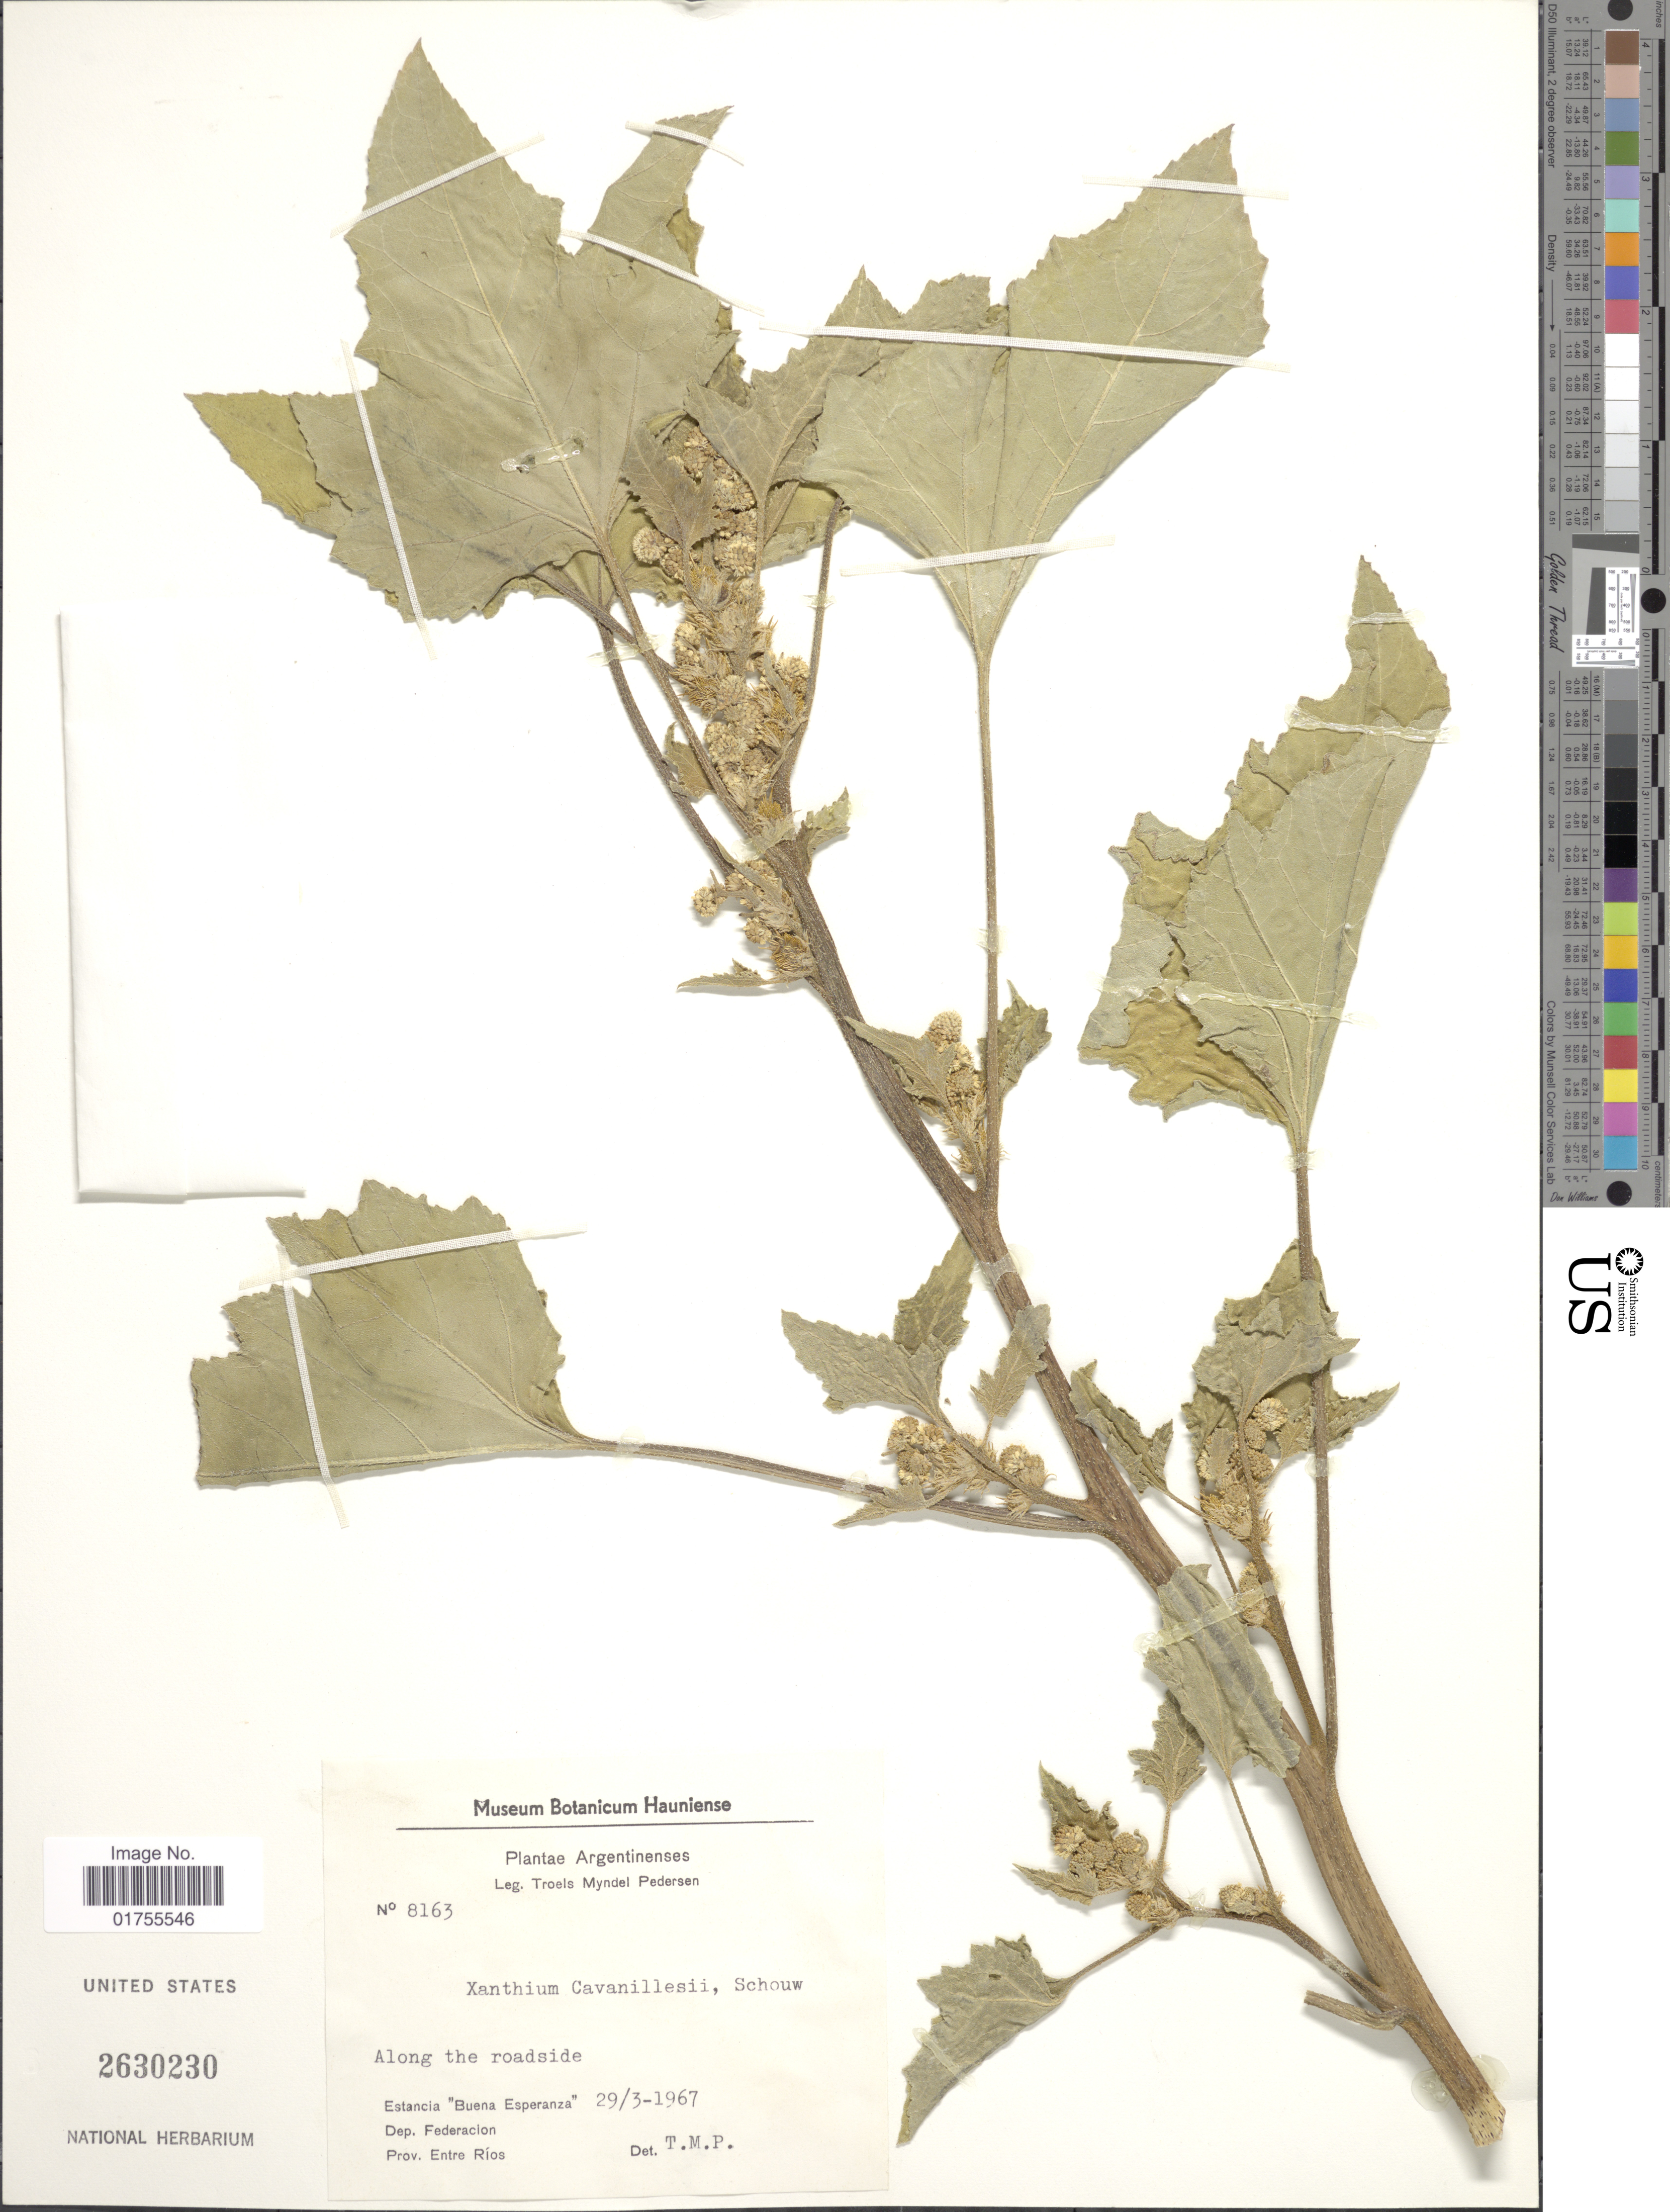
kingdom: Plantae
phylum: Tracheophyta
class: Magnoliopsida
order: Asterales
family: Asteraceae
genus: Xanthium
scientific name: Xanthium cavanillesii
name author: Schouw ex Didr.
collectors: T. Pederson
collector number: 8163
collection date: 1967-03-29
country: Argentina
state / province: Entre Rios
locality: Along the roadside, Estancia "Buena Esperanza", Dept. Federacion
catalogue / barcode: US 2630230